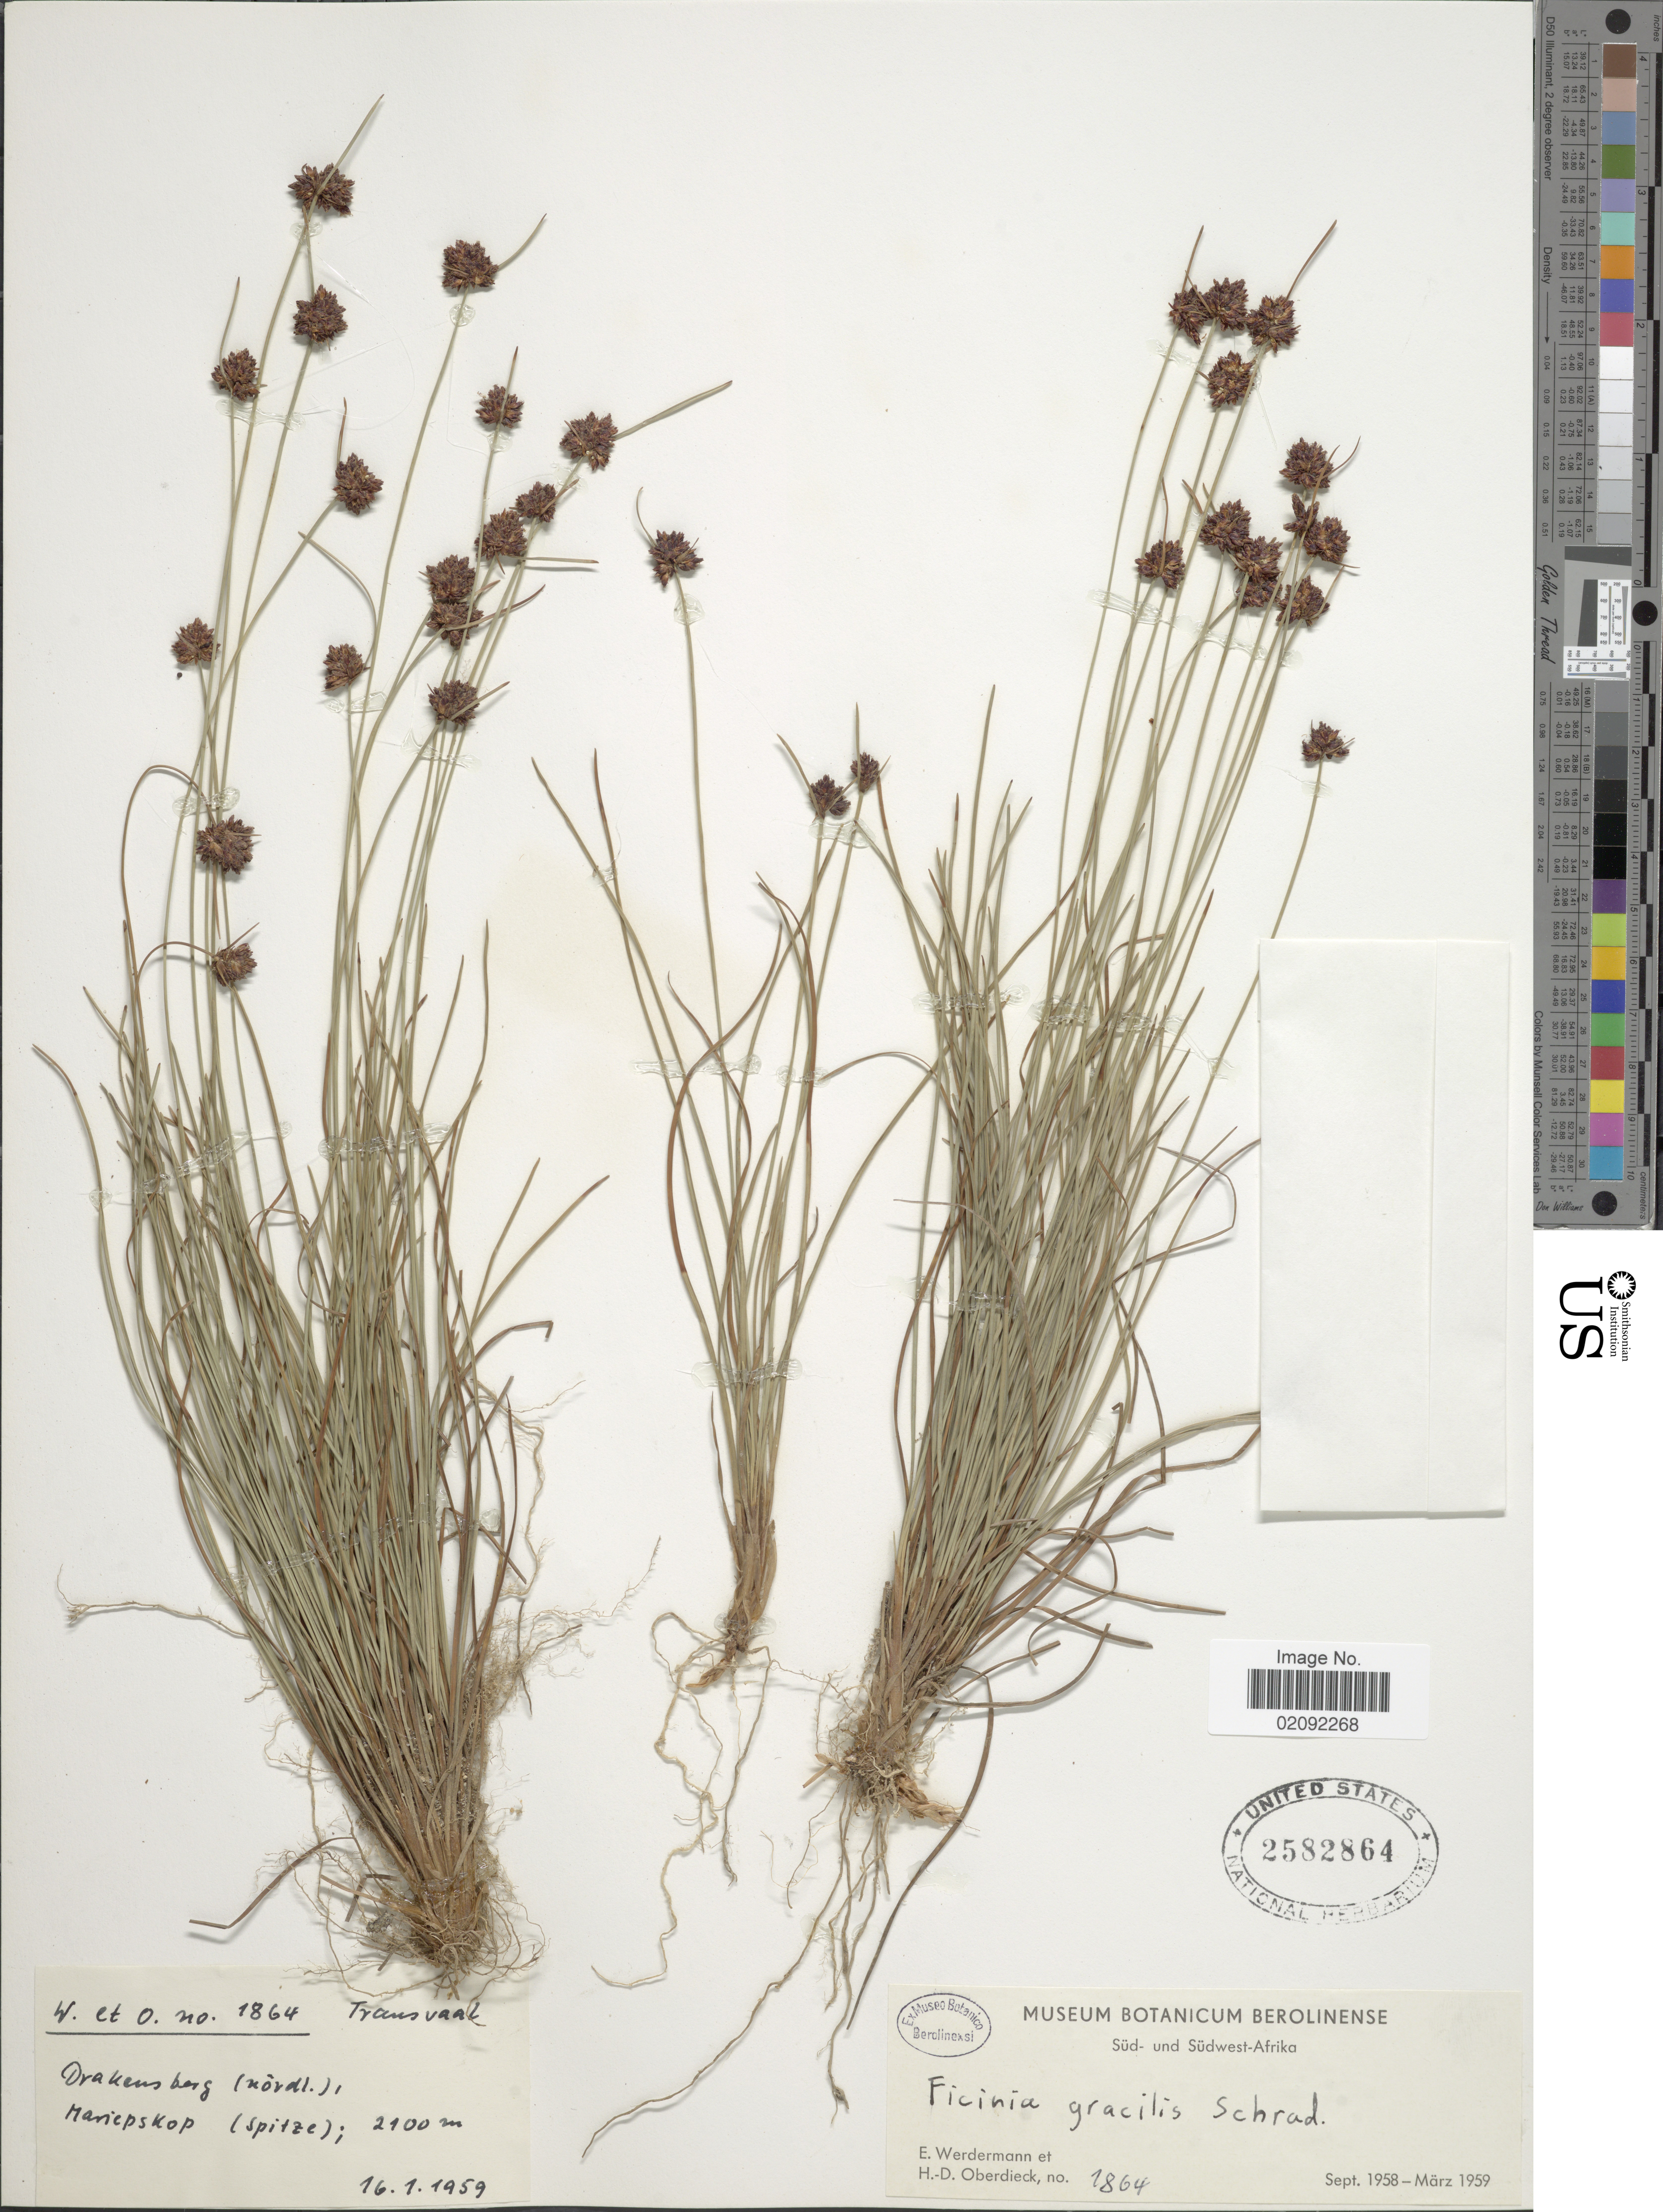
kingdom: Plantae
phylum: Tracheophyta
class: Liliopsida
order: Poales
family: Cyperaceae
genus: Ficinia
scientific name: Ficinia gracilis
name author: Schrad.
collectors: E. Werdermann & H. Oberdieck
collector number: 1864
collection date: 1959-01-16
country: Lesotho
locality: Transvaal, Drakensberg (nördl.), Mariepskop (Spitze), Süd und Südwest-Afrika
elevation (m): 2100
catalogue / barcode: US 2582864